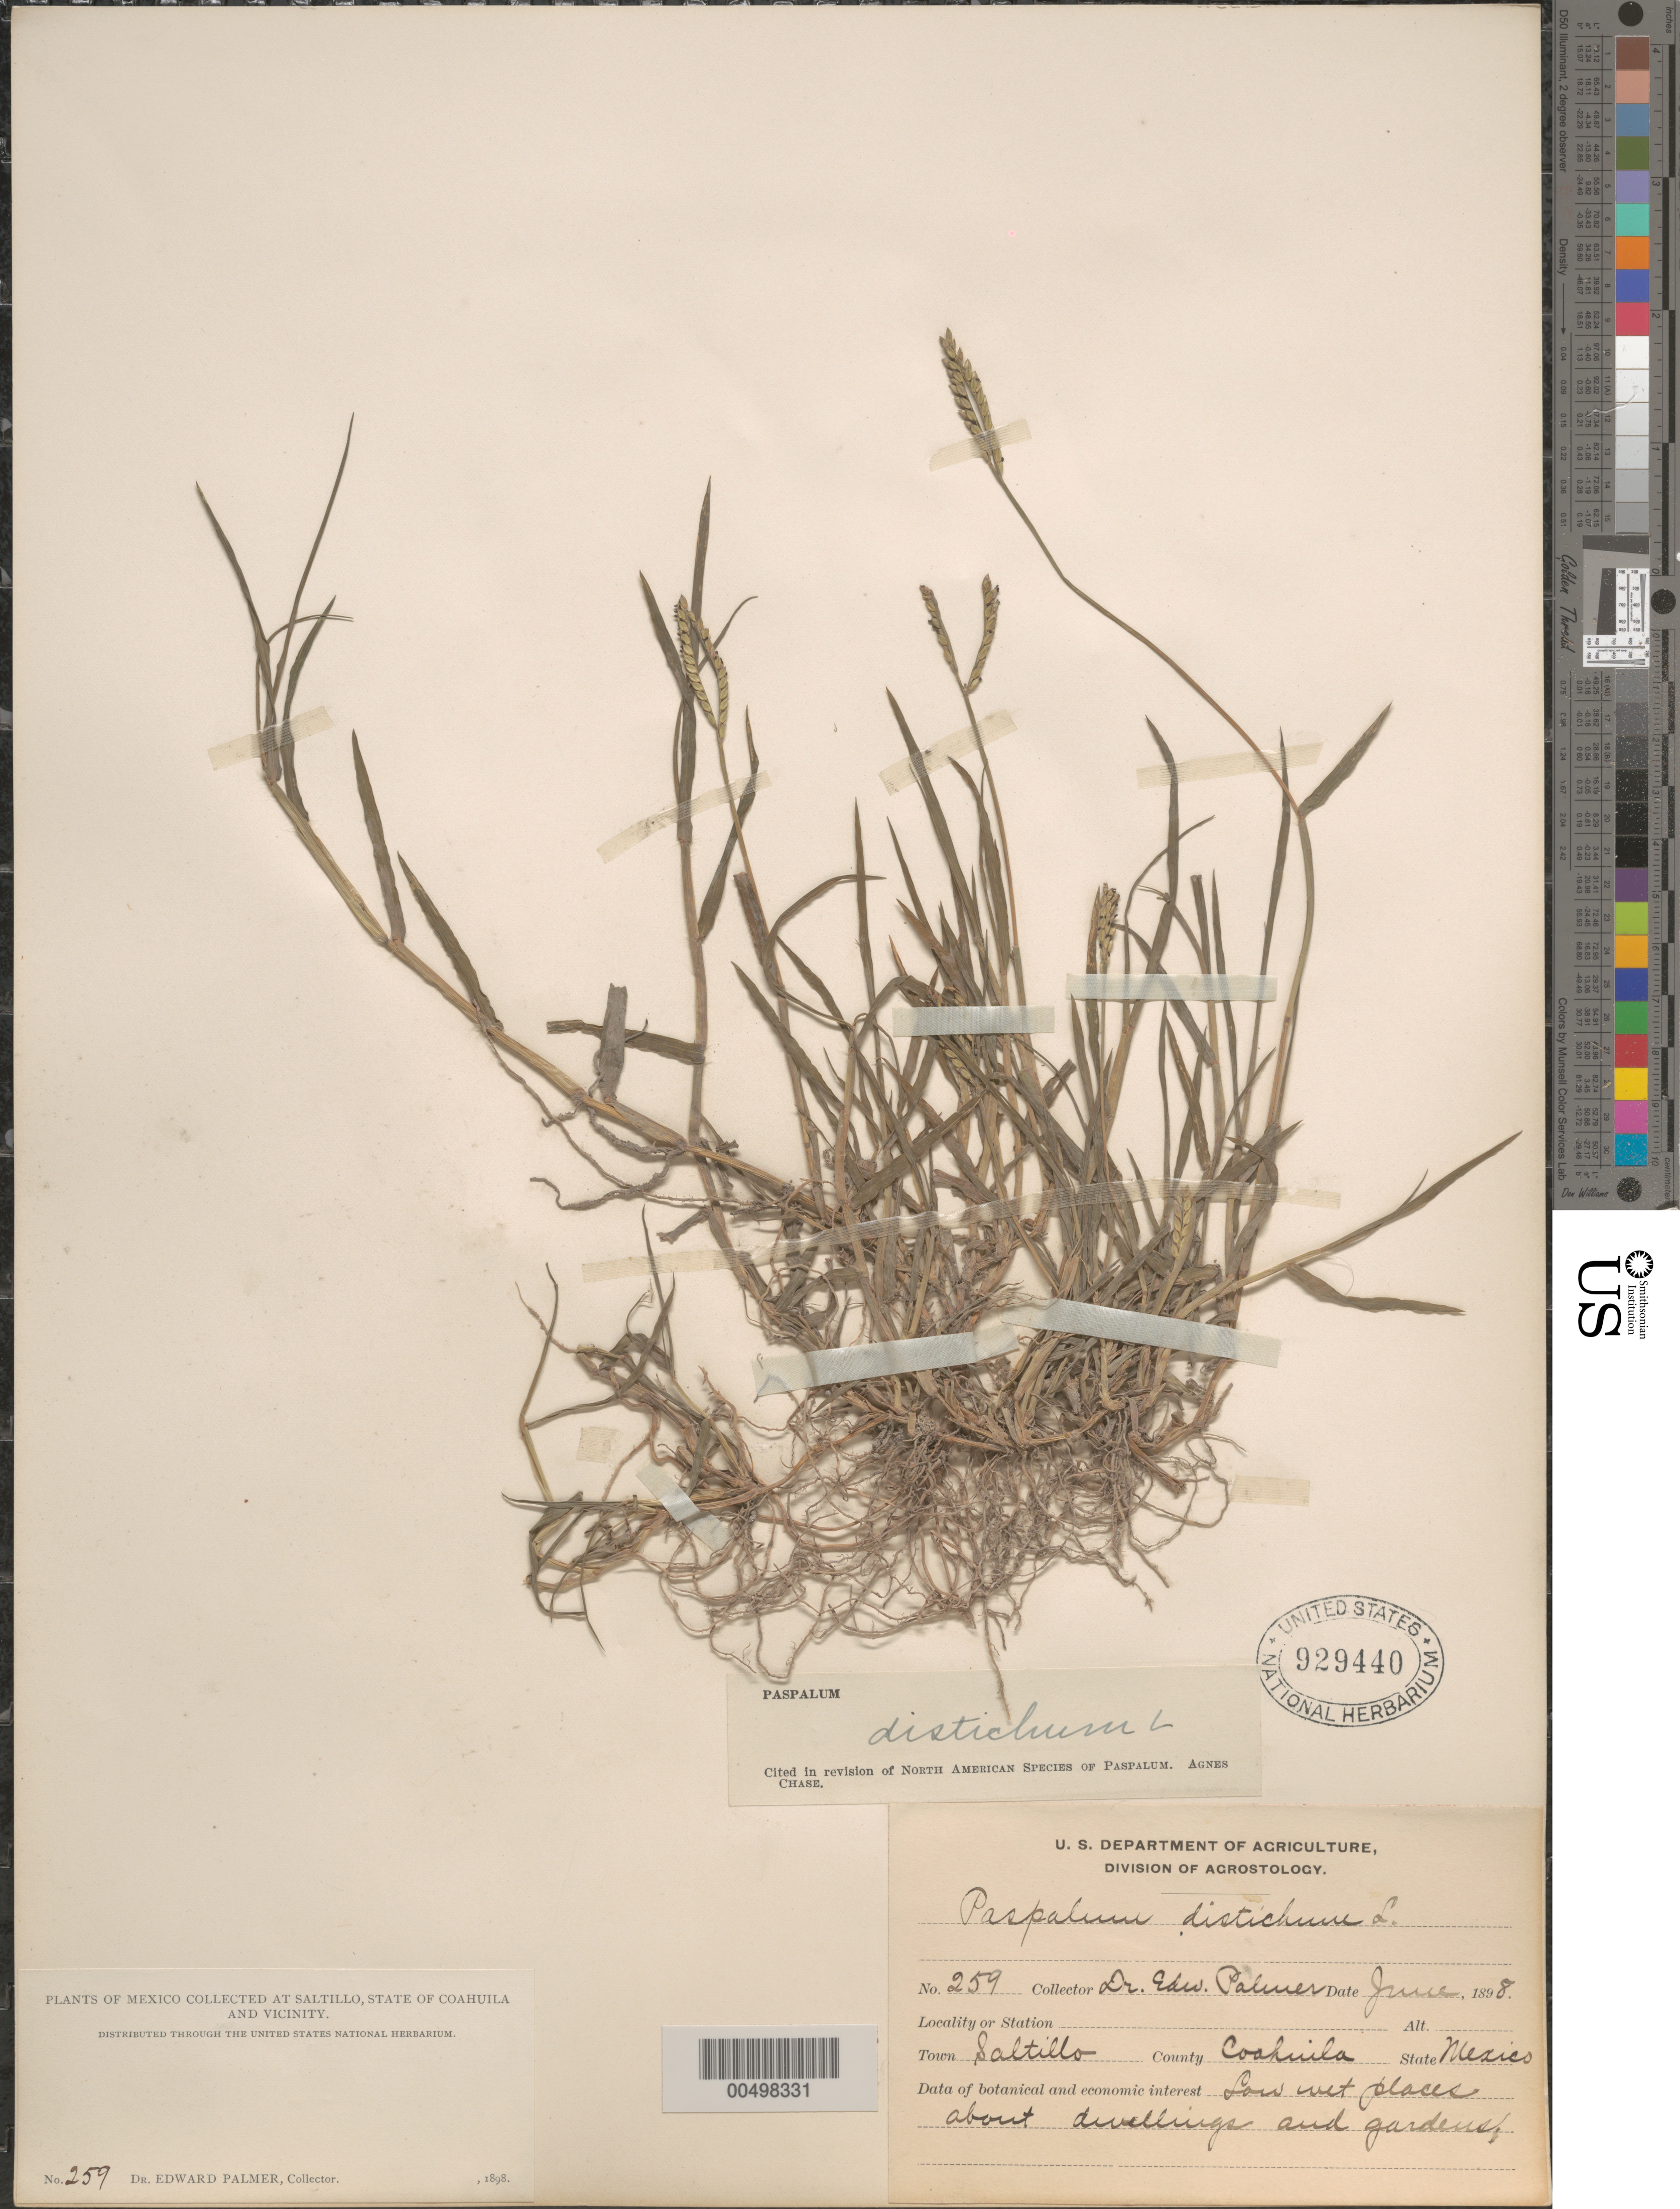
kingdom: Plantae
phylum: Tracheophyta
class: Liliopsida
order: Poales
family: Poaceae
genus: Paspalum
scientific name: Paspalum paspaloides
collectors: E. Palmer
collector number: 259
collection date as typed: Jun 1898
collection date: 1898-06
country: Mexico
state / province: Coahuila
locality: Saltillo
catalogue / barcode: US 929440